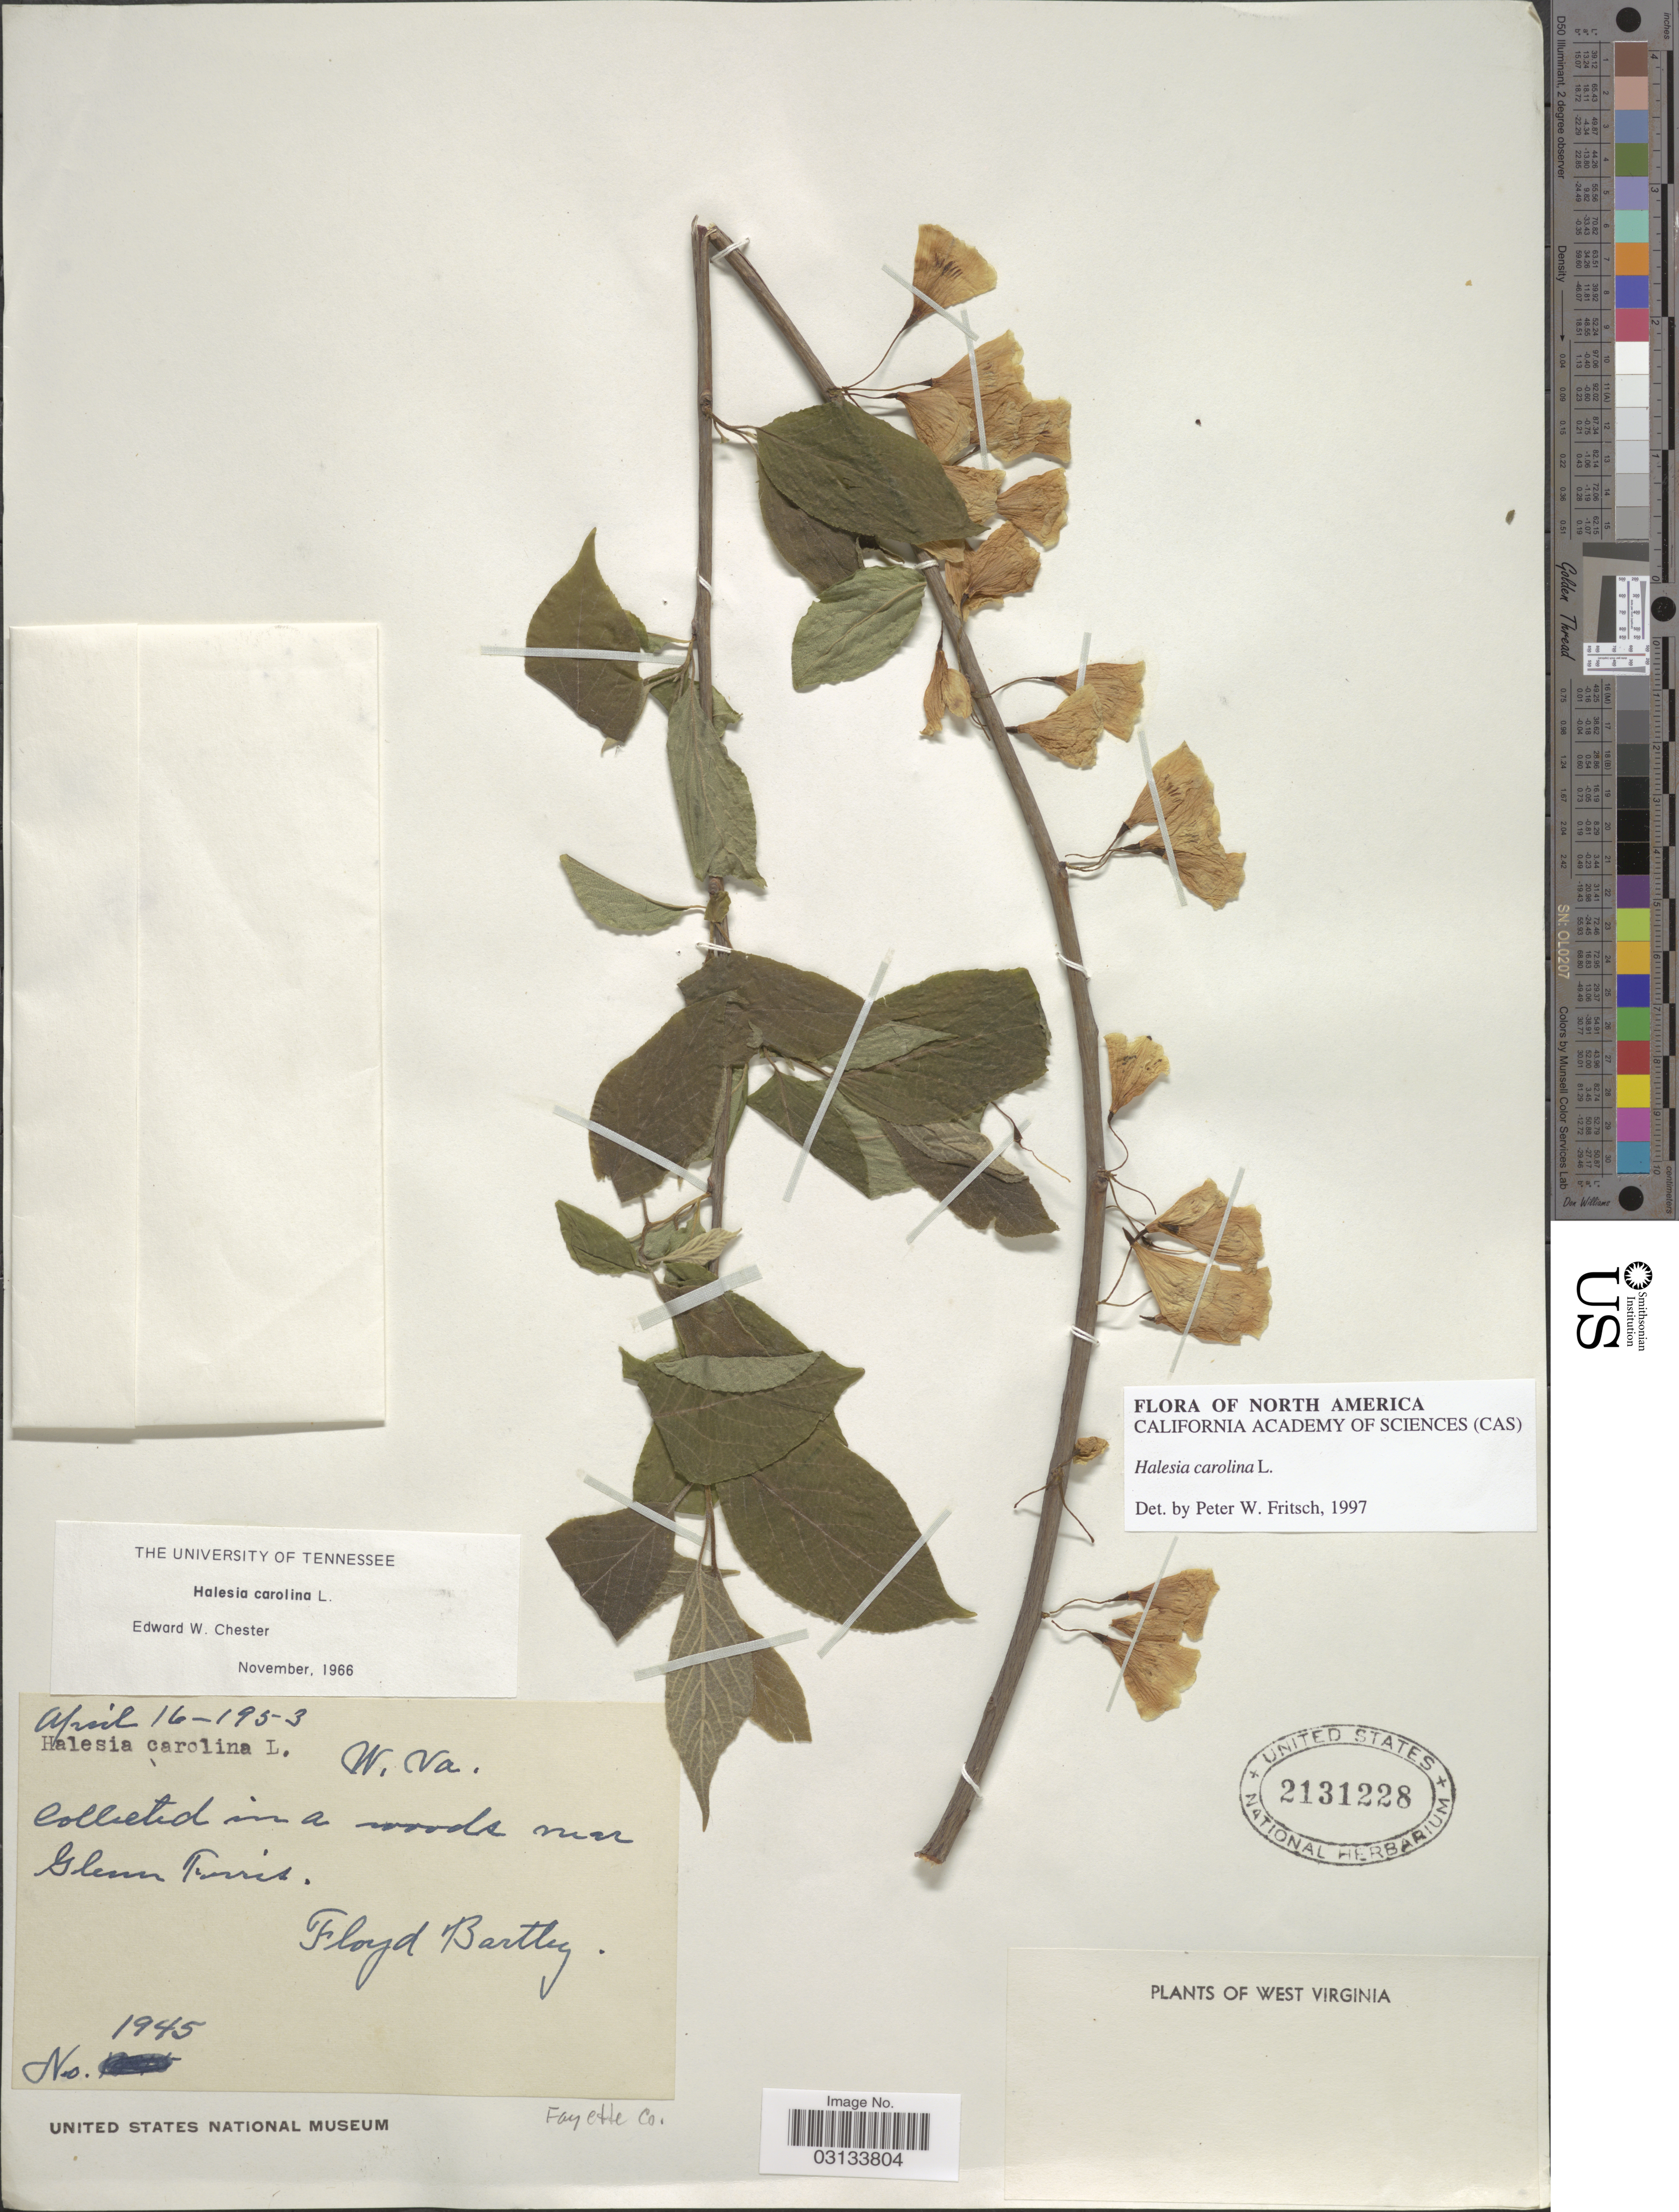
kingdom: Plantae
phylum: Tracheophyta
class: Magnoliopsida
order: Ericales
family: Styracaceae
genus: Halesia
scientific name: Halesia carolina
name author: L.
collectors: F. Bartley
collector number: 1945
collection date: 1953-04-16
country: United States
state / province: West Virginia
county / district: Fayette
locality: W. Va. Near Glenn Ferris. Fayette Co.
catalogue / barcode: US 2131228